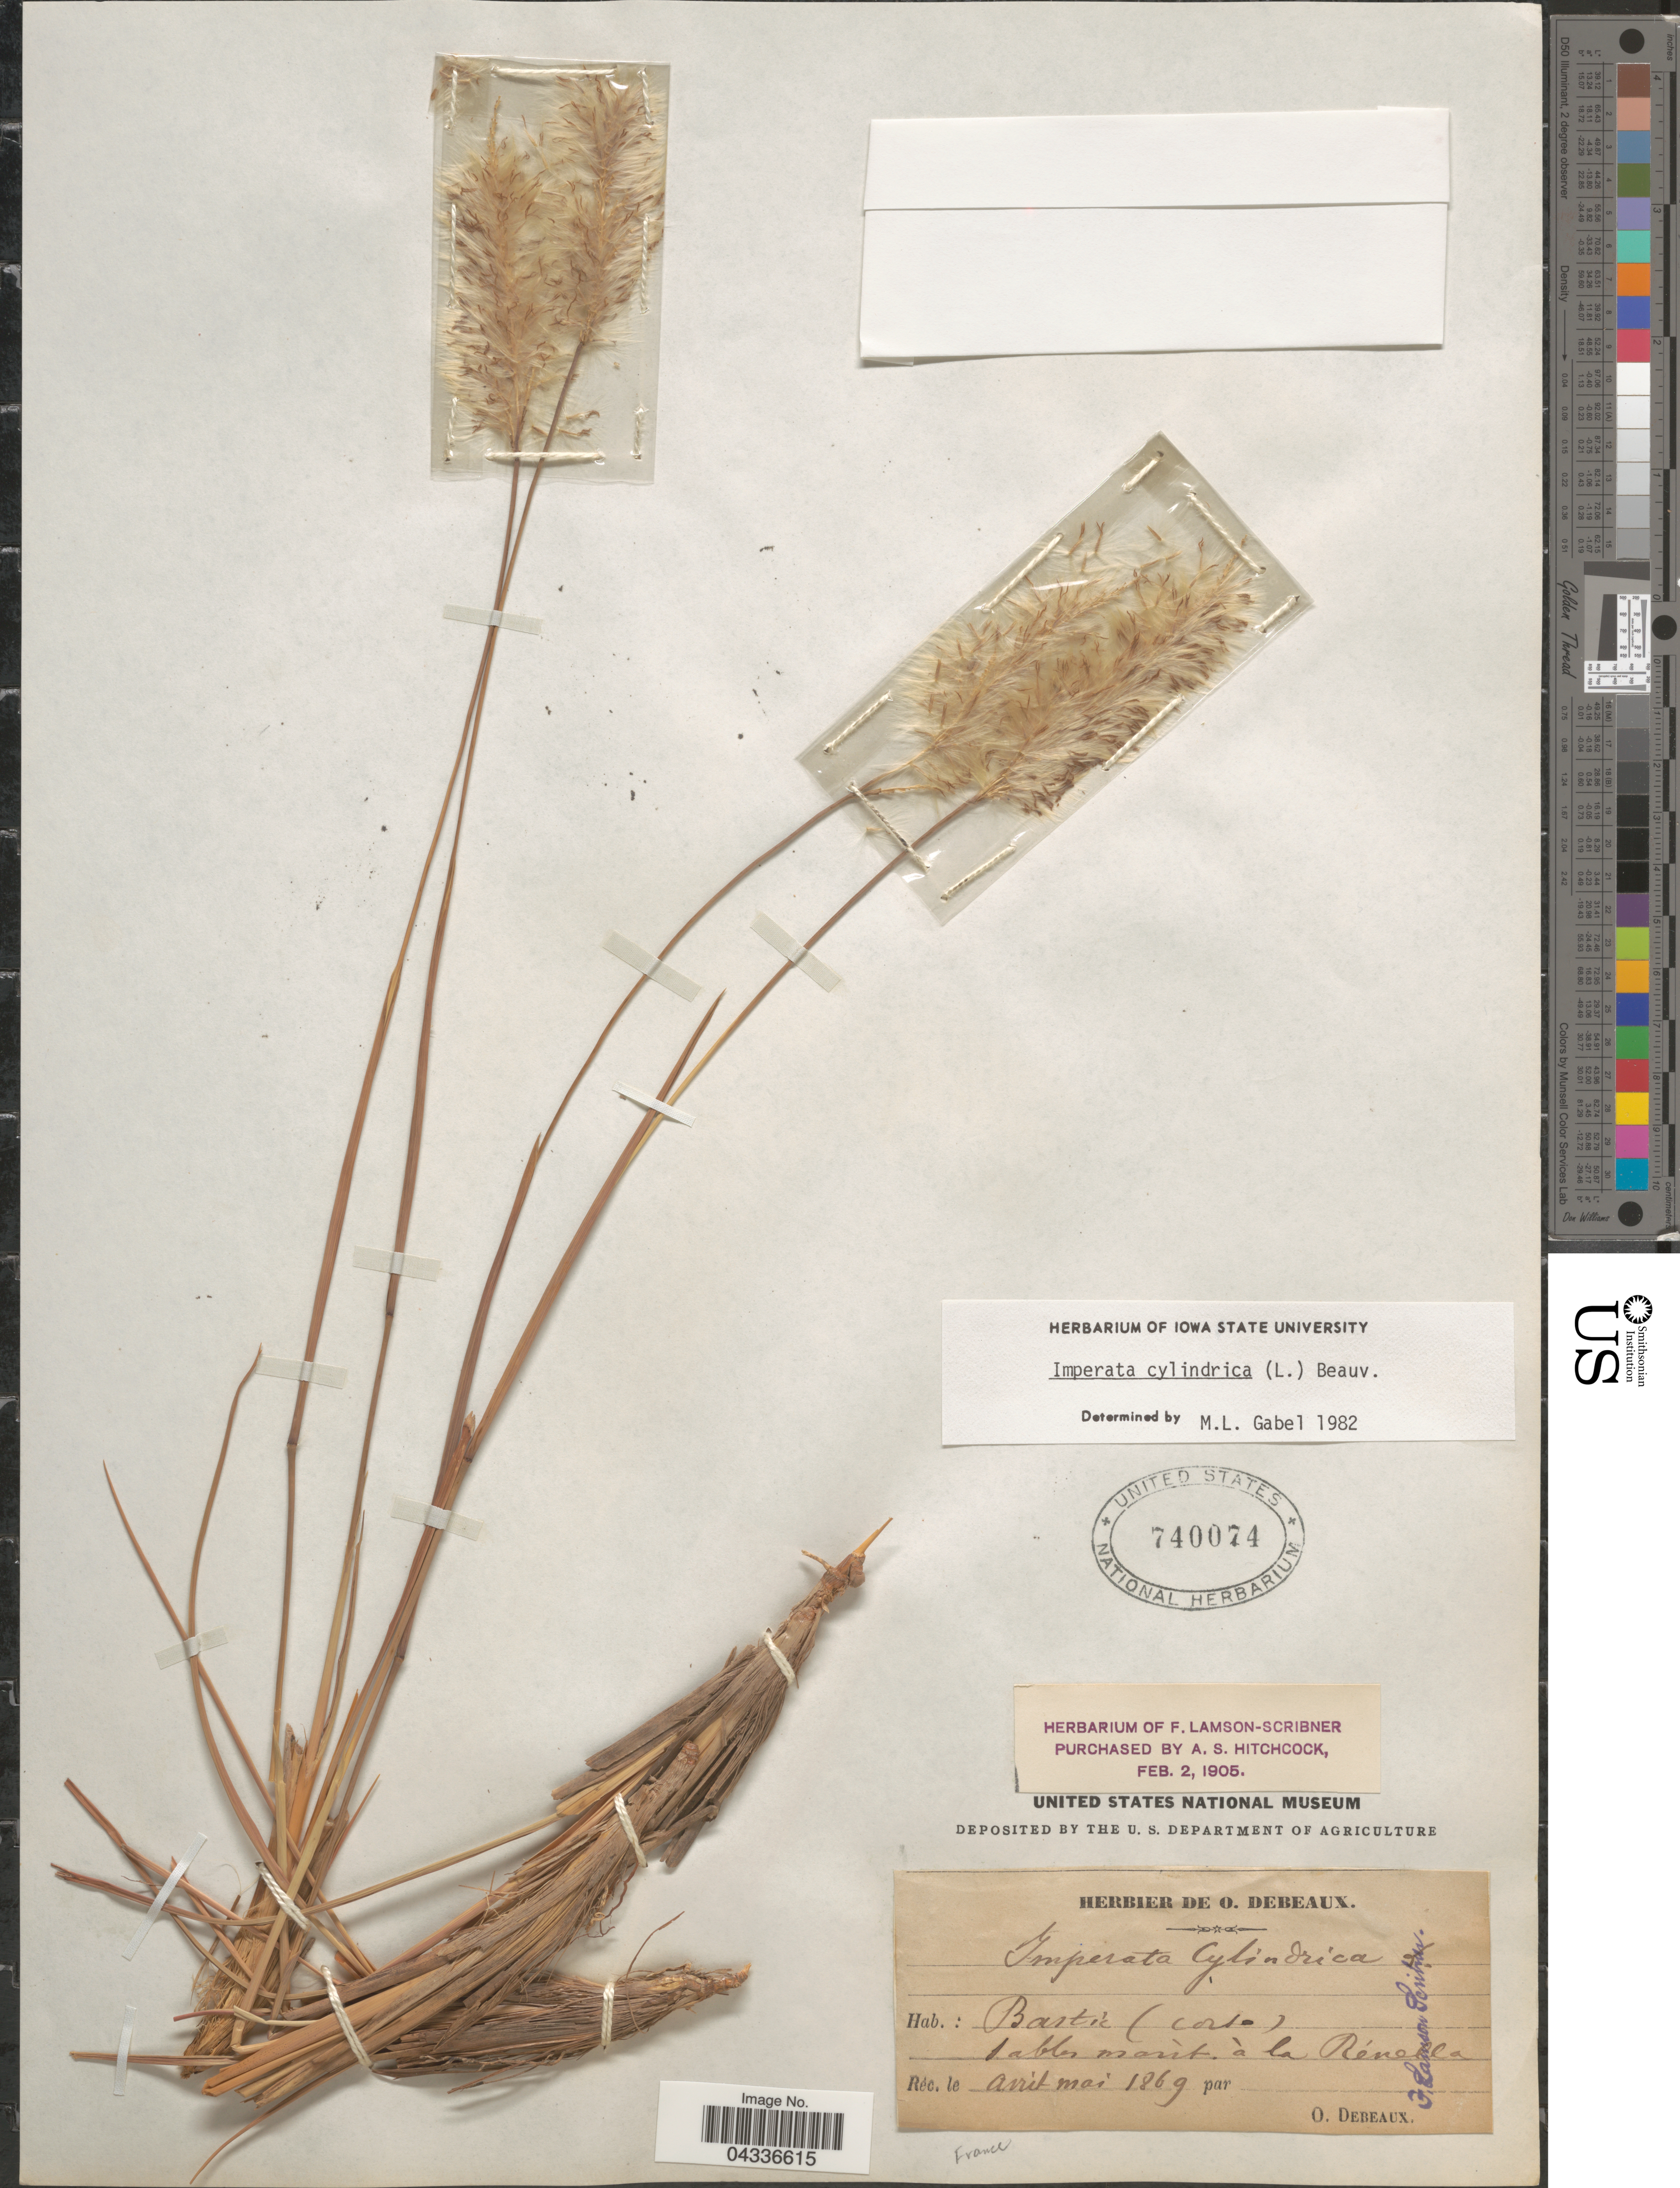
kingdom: Plantae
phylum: Tracheophyta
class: Liliopsida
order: Poales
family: Poaceae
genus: Imperata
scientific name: Imperata cylindrica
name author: (L.) P. Beauv.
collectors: O. Debeaux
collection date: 1869-04/1869-05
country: France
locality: Bartic (Cordo) sables marit. à la Rénella. [interpreted]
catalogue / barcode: US 740074